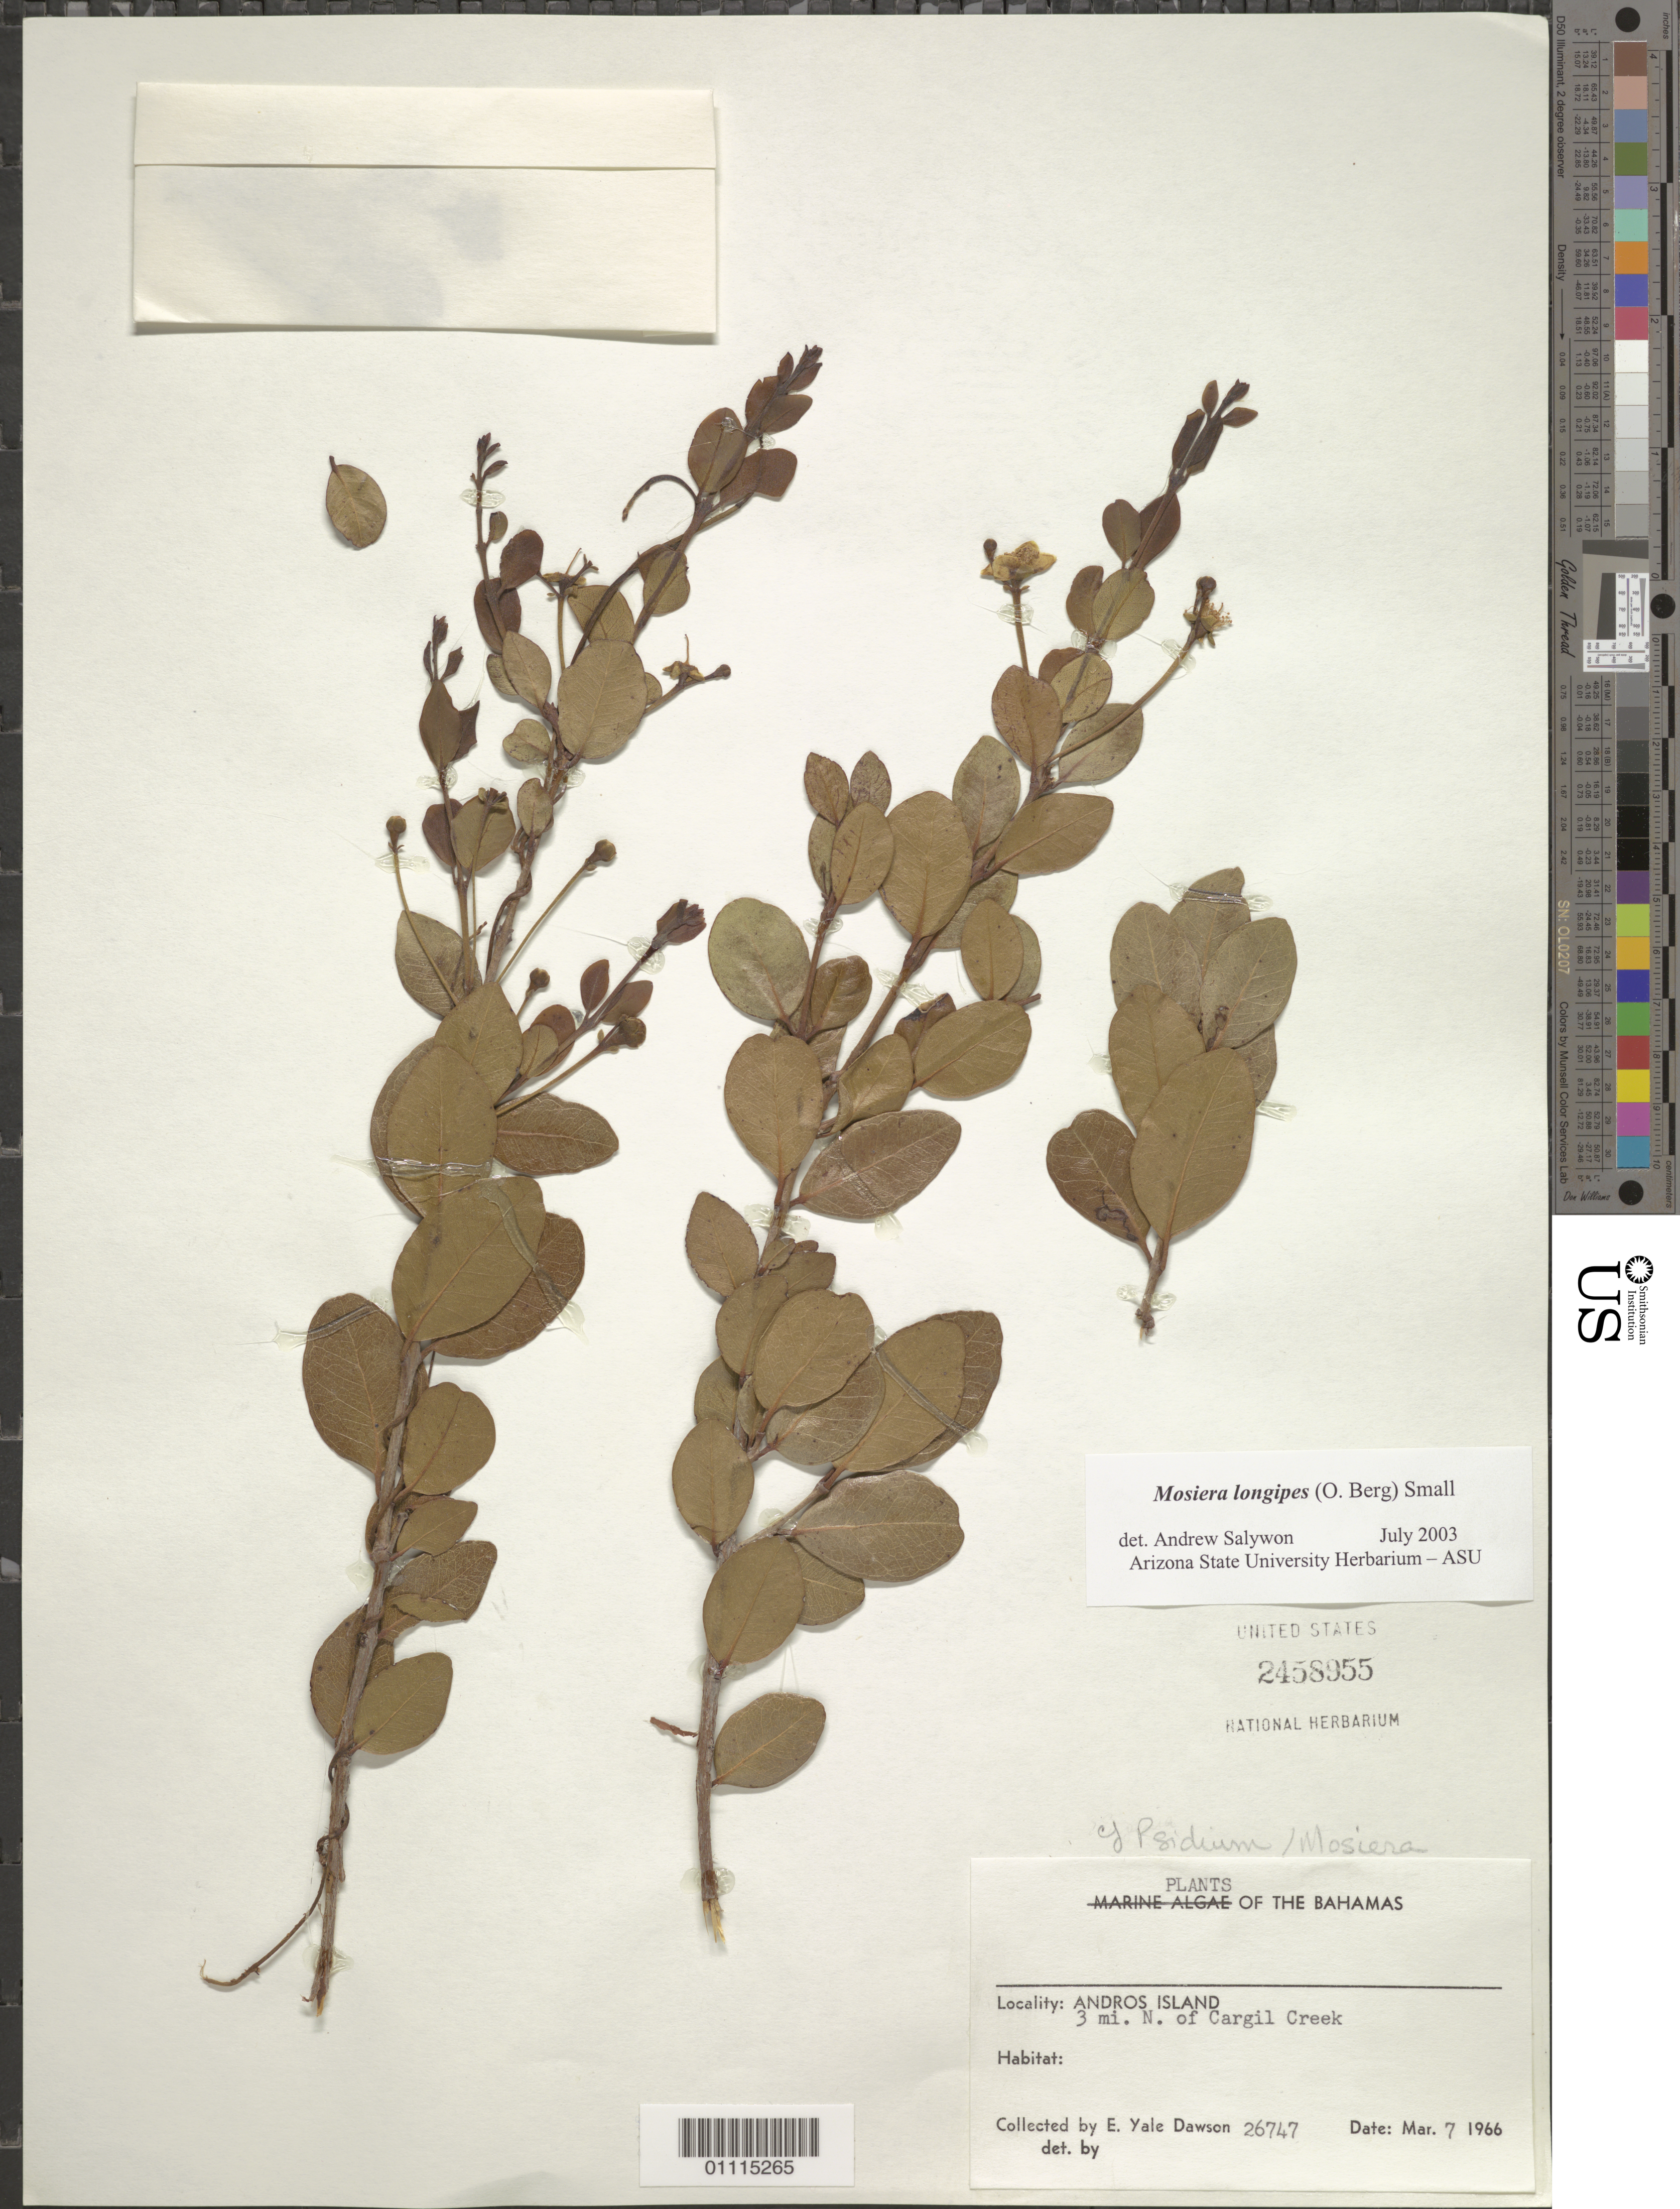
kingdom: Plantae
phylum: Tracheophyta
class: Magnoliopsida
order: Myrtales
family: Myrtaceae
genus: Mosiera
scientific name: Mosiera longipes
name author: (O. Berg) Small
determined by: Salywon, A. M., (ASU)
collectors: E. Y. Dawson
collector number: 26747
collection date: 1966-03-07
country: Bahamas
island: Andros I.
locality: Cargil Creek, 2 miles north.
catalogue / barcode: US 2458955